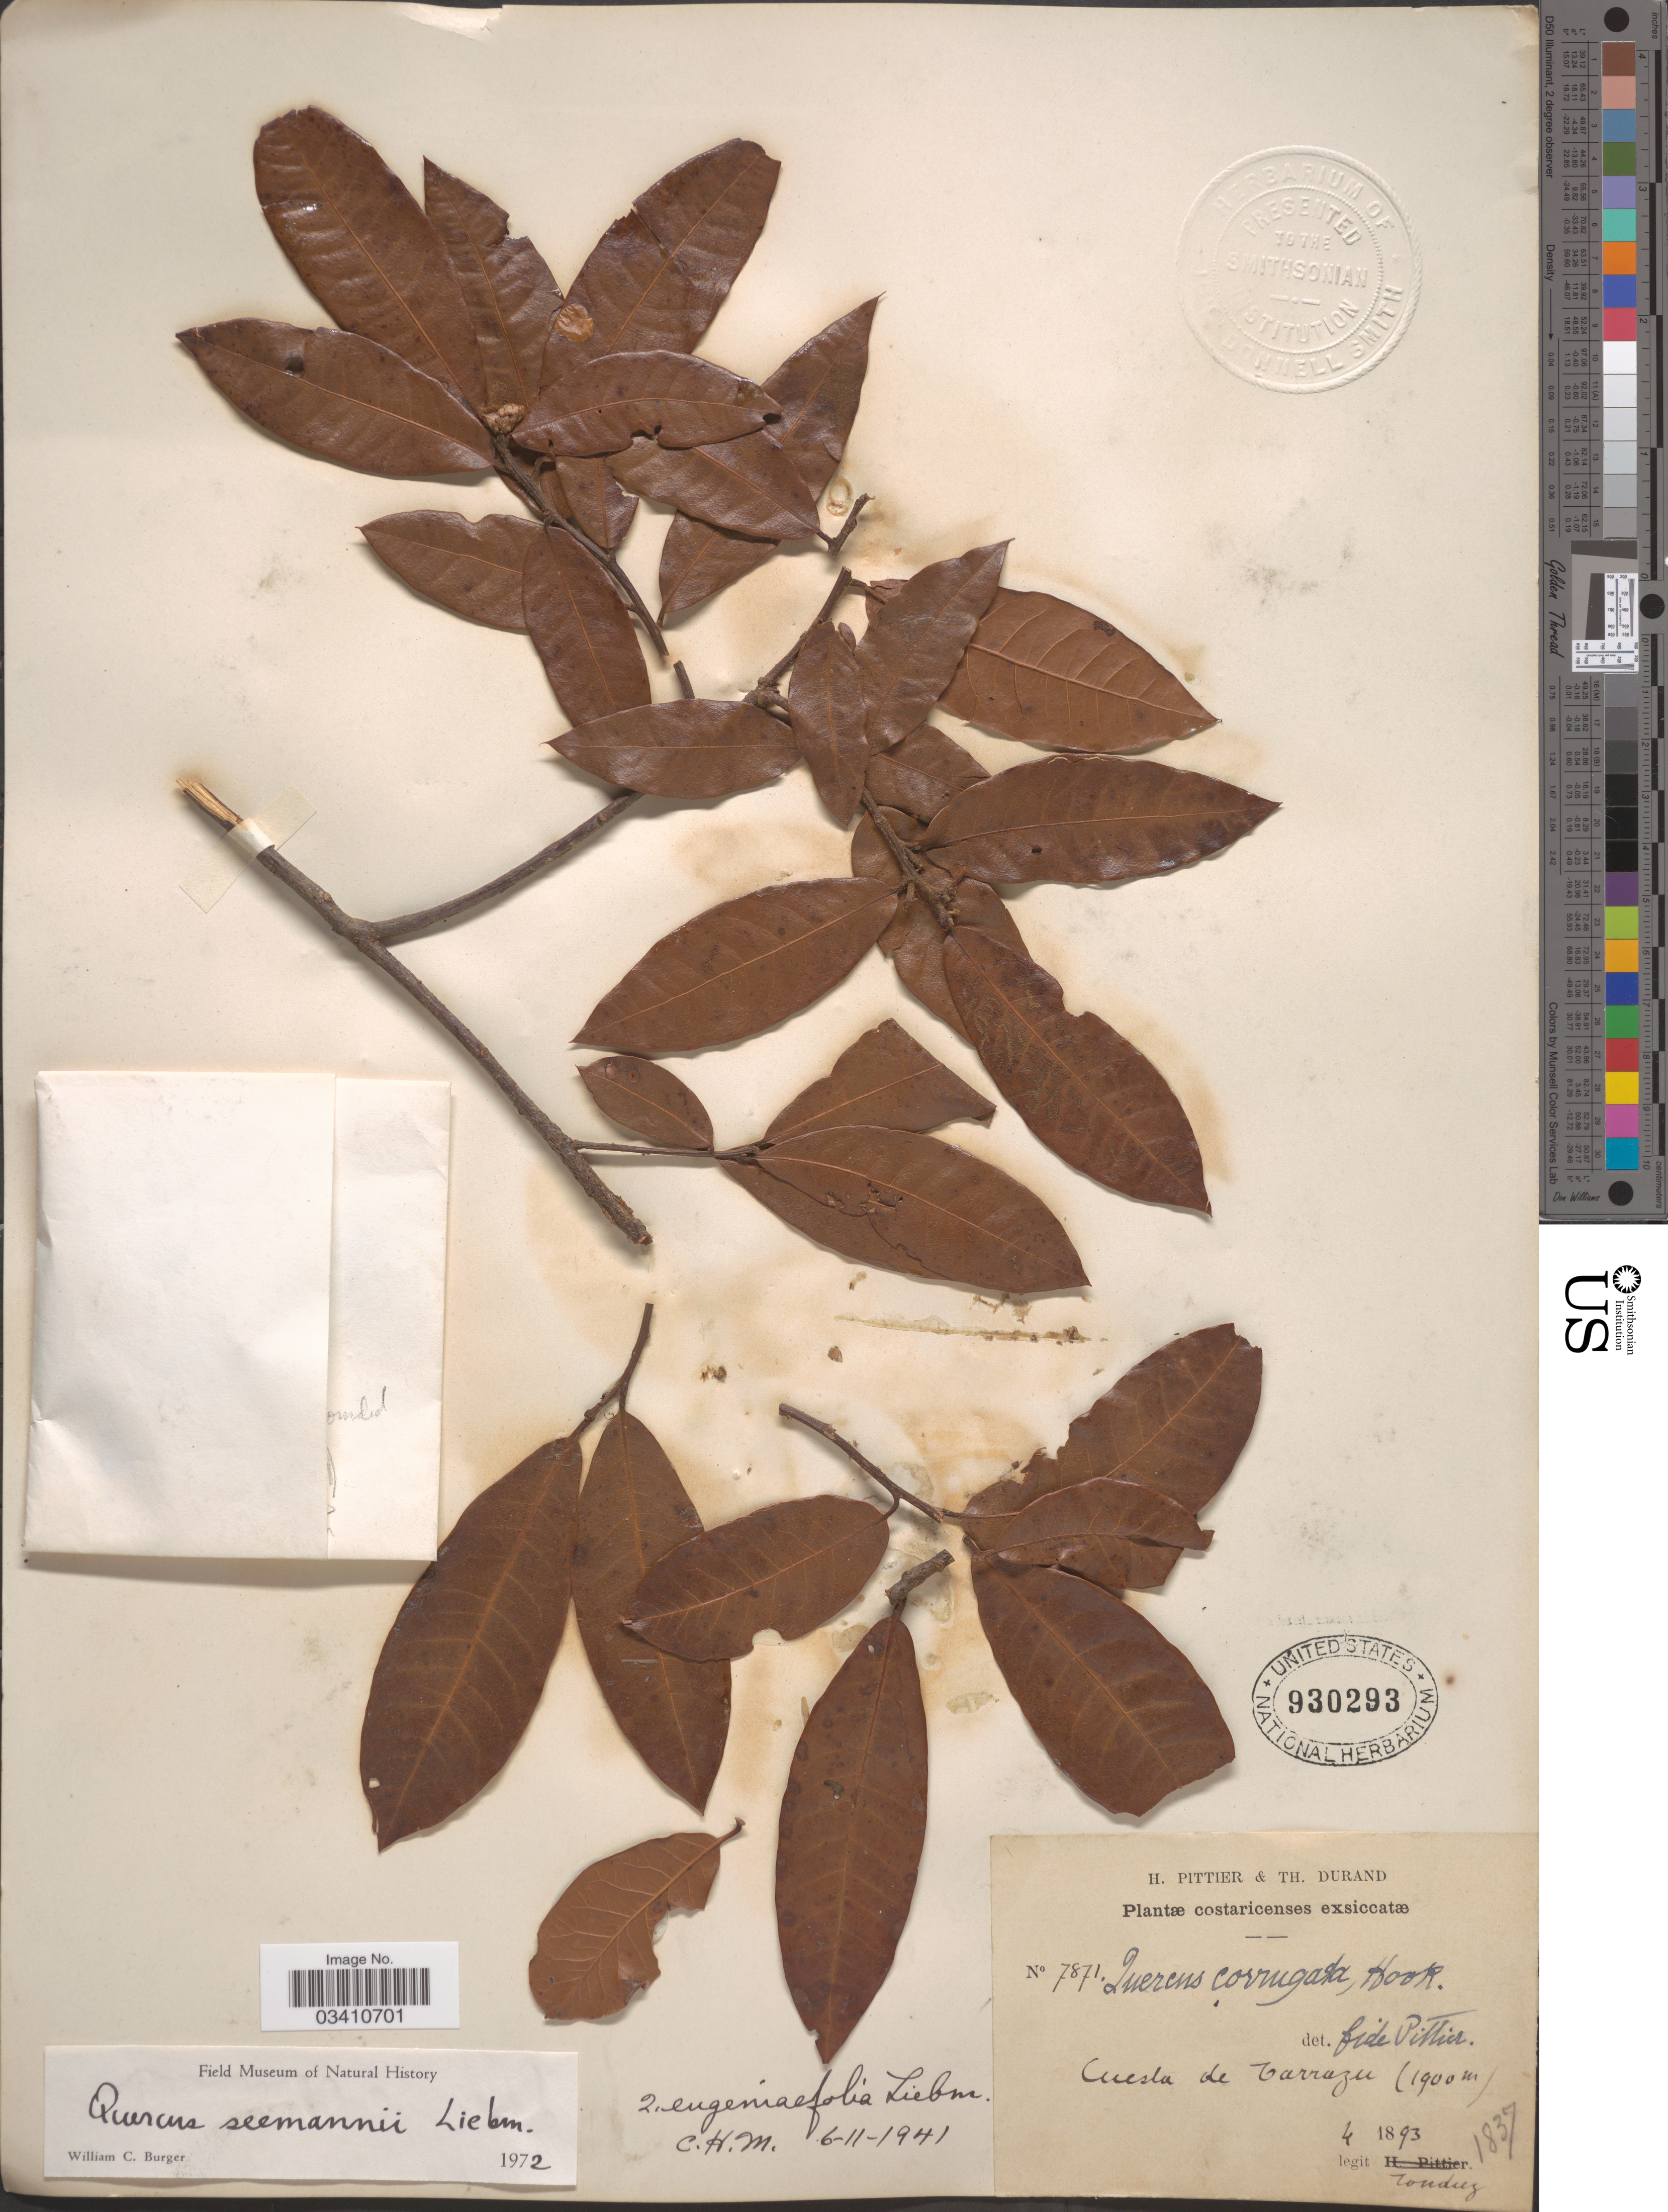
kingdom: Plantae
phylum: Tracheophyta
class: Magnoliopsida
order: Fagales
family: Fagaceae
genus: Quercus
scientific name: Quercus seemannii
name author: Liebm.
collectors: Tonduz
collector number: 7871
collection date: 1893-04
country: Costa Rica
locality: Cuesta de Tarrazu.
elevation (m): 1900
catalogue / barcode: US 930293